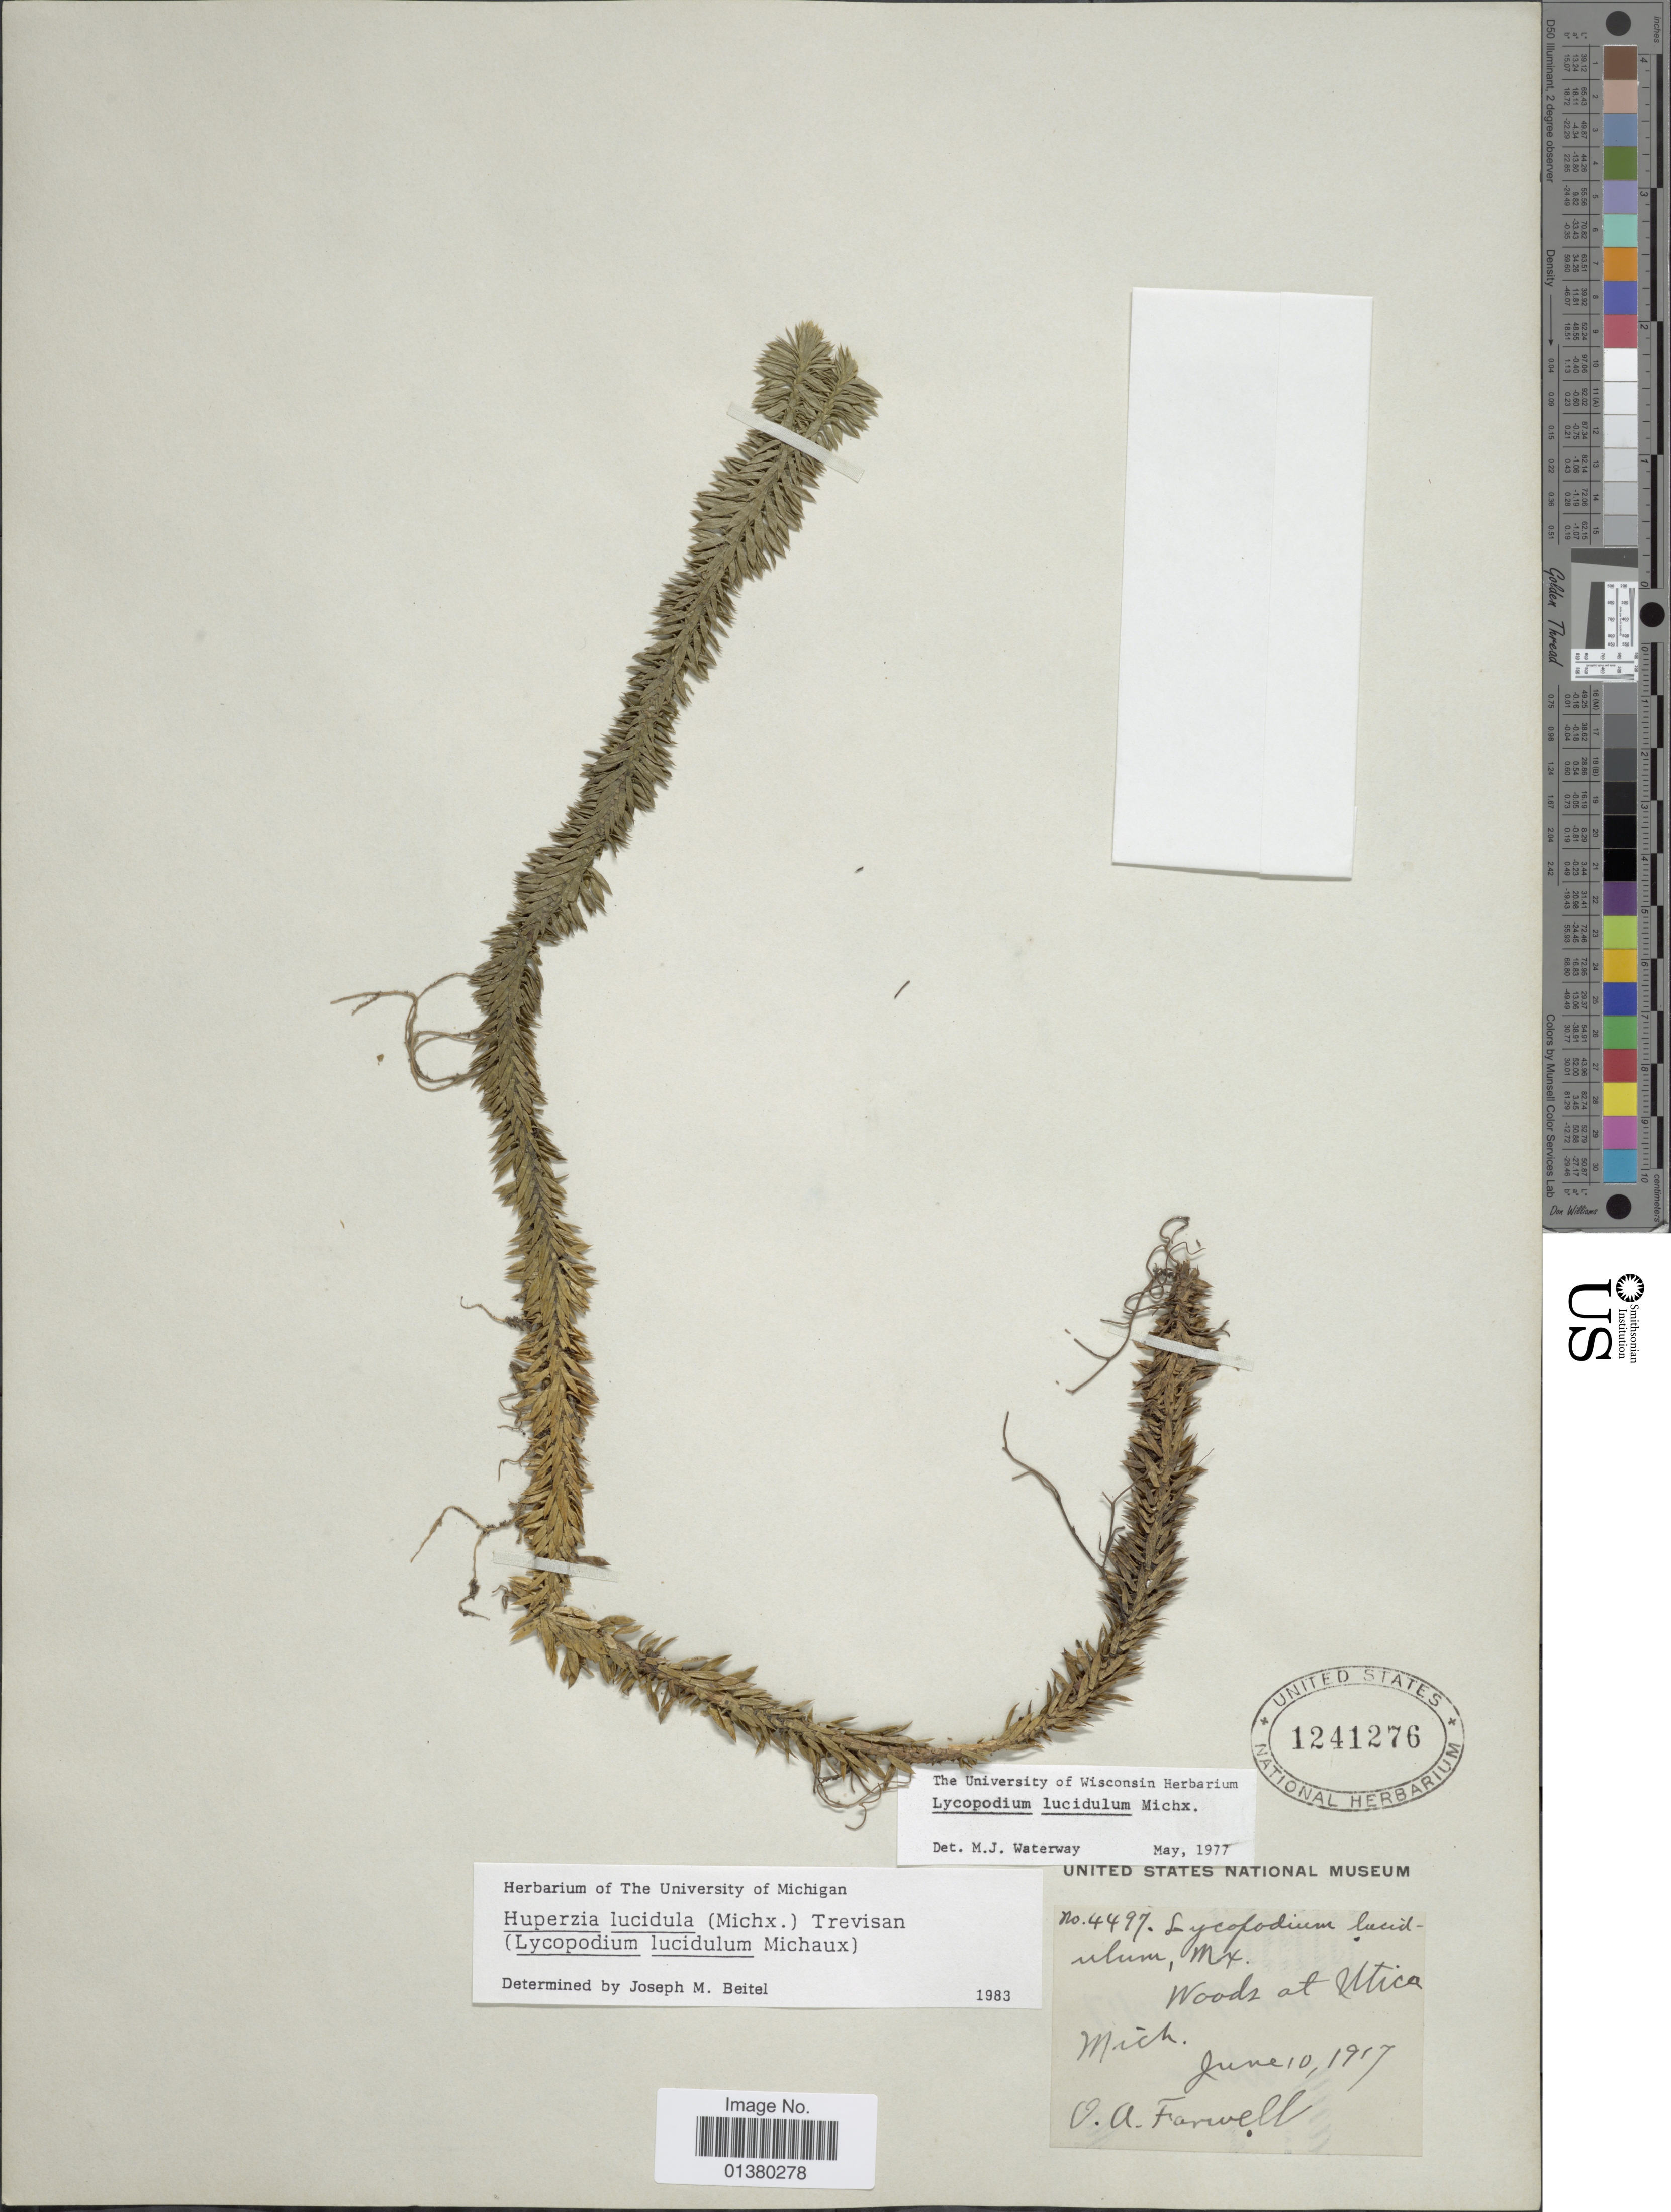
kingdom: Plantae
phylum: Tracheophyta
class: Lycopodiopsida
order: Lycopodiales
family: Lycopodiaceae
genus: Huperzia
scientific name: Huperzia lucidula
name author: (Michx.) Trevis.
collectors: O. Farwell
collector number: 4497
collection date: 1917-06-10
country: United States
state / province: Michigan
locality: Woods at Utica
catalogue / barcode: US 1241276